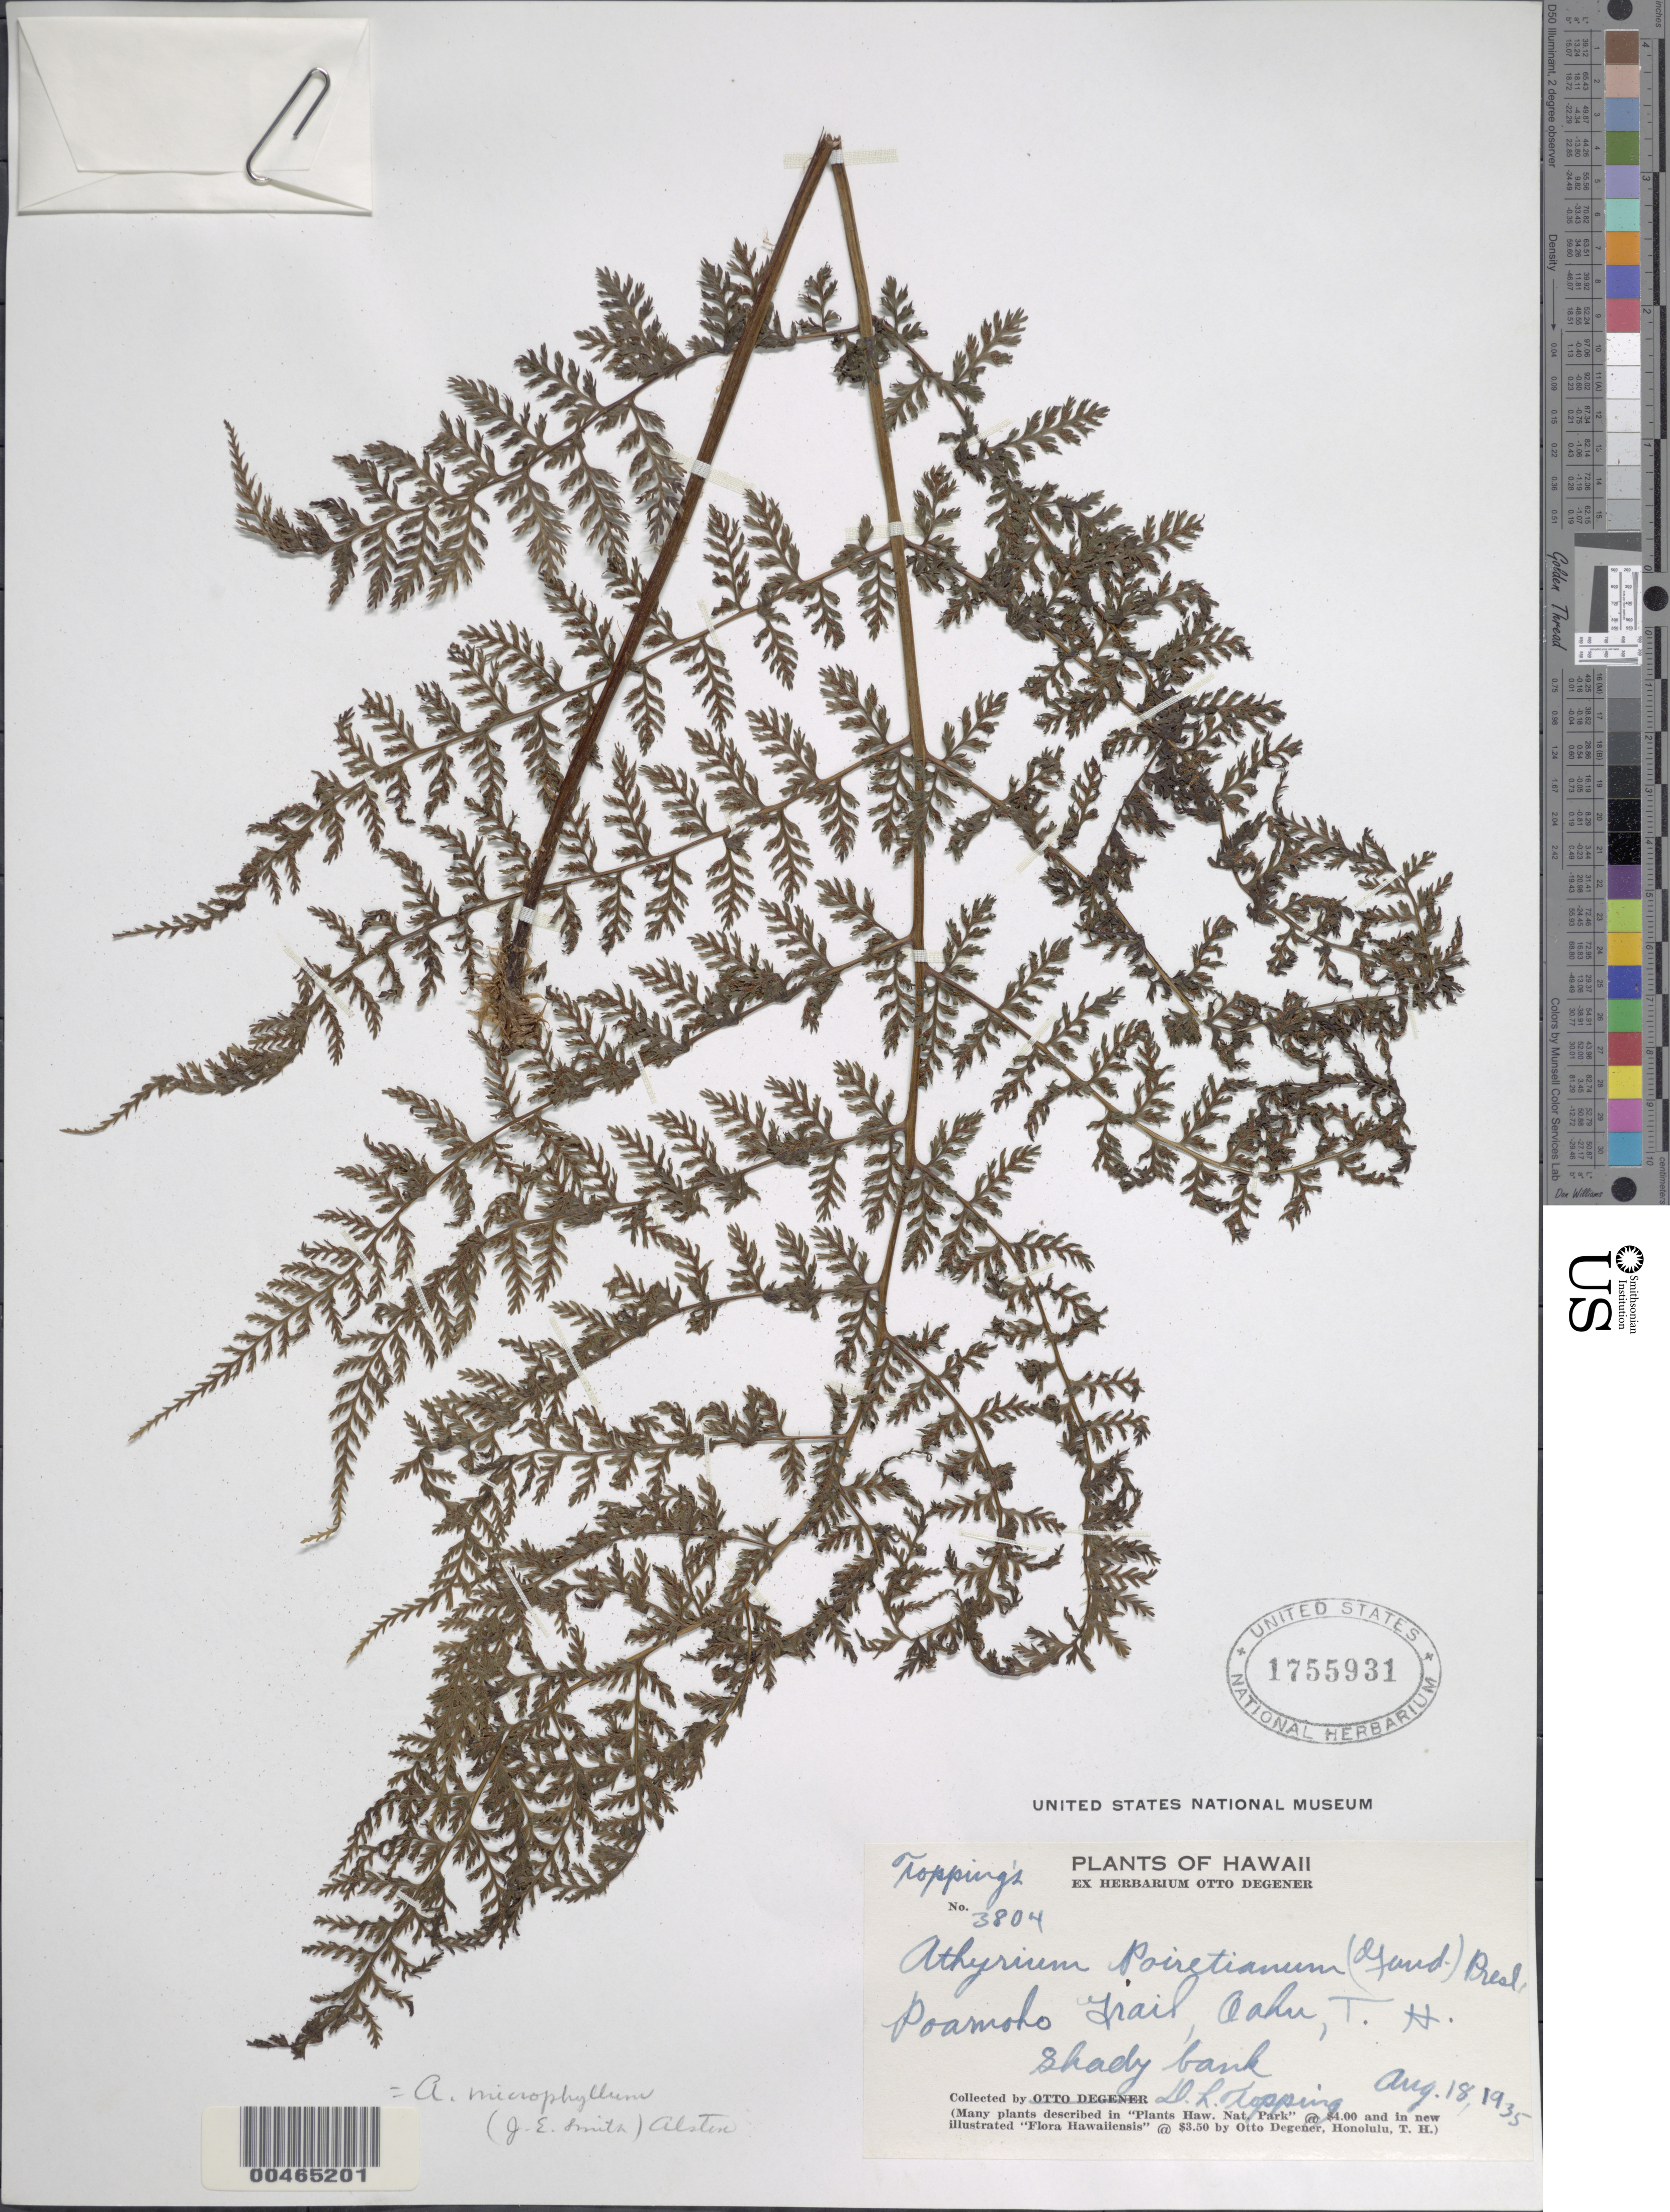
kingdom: Plantae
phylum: Tracheophyta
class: Polypodiopsida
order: Polypodiales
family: Athyriaceae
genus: Athyrium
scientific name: Athyrium microphyllum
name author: (Sm.) Alston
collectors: D. L. Topping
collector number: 3804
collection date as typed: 18 Aug 1935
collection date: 1935-08-18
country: United States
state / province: Hawaii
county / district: Honolulu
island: Oahu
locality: Poamoho Trail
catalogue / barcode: US 1755931